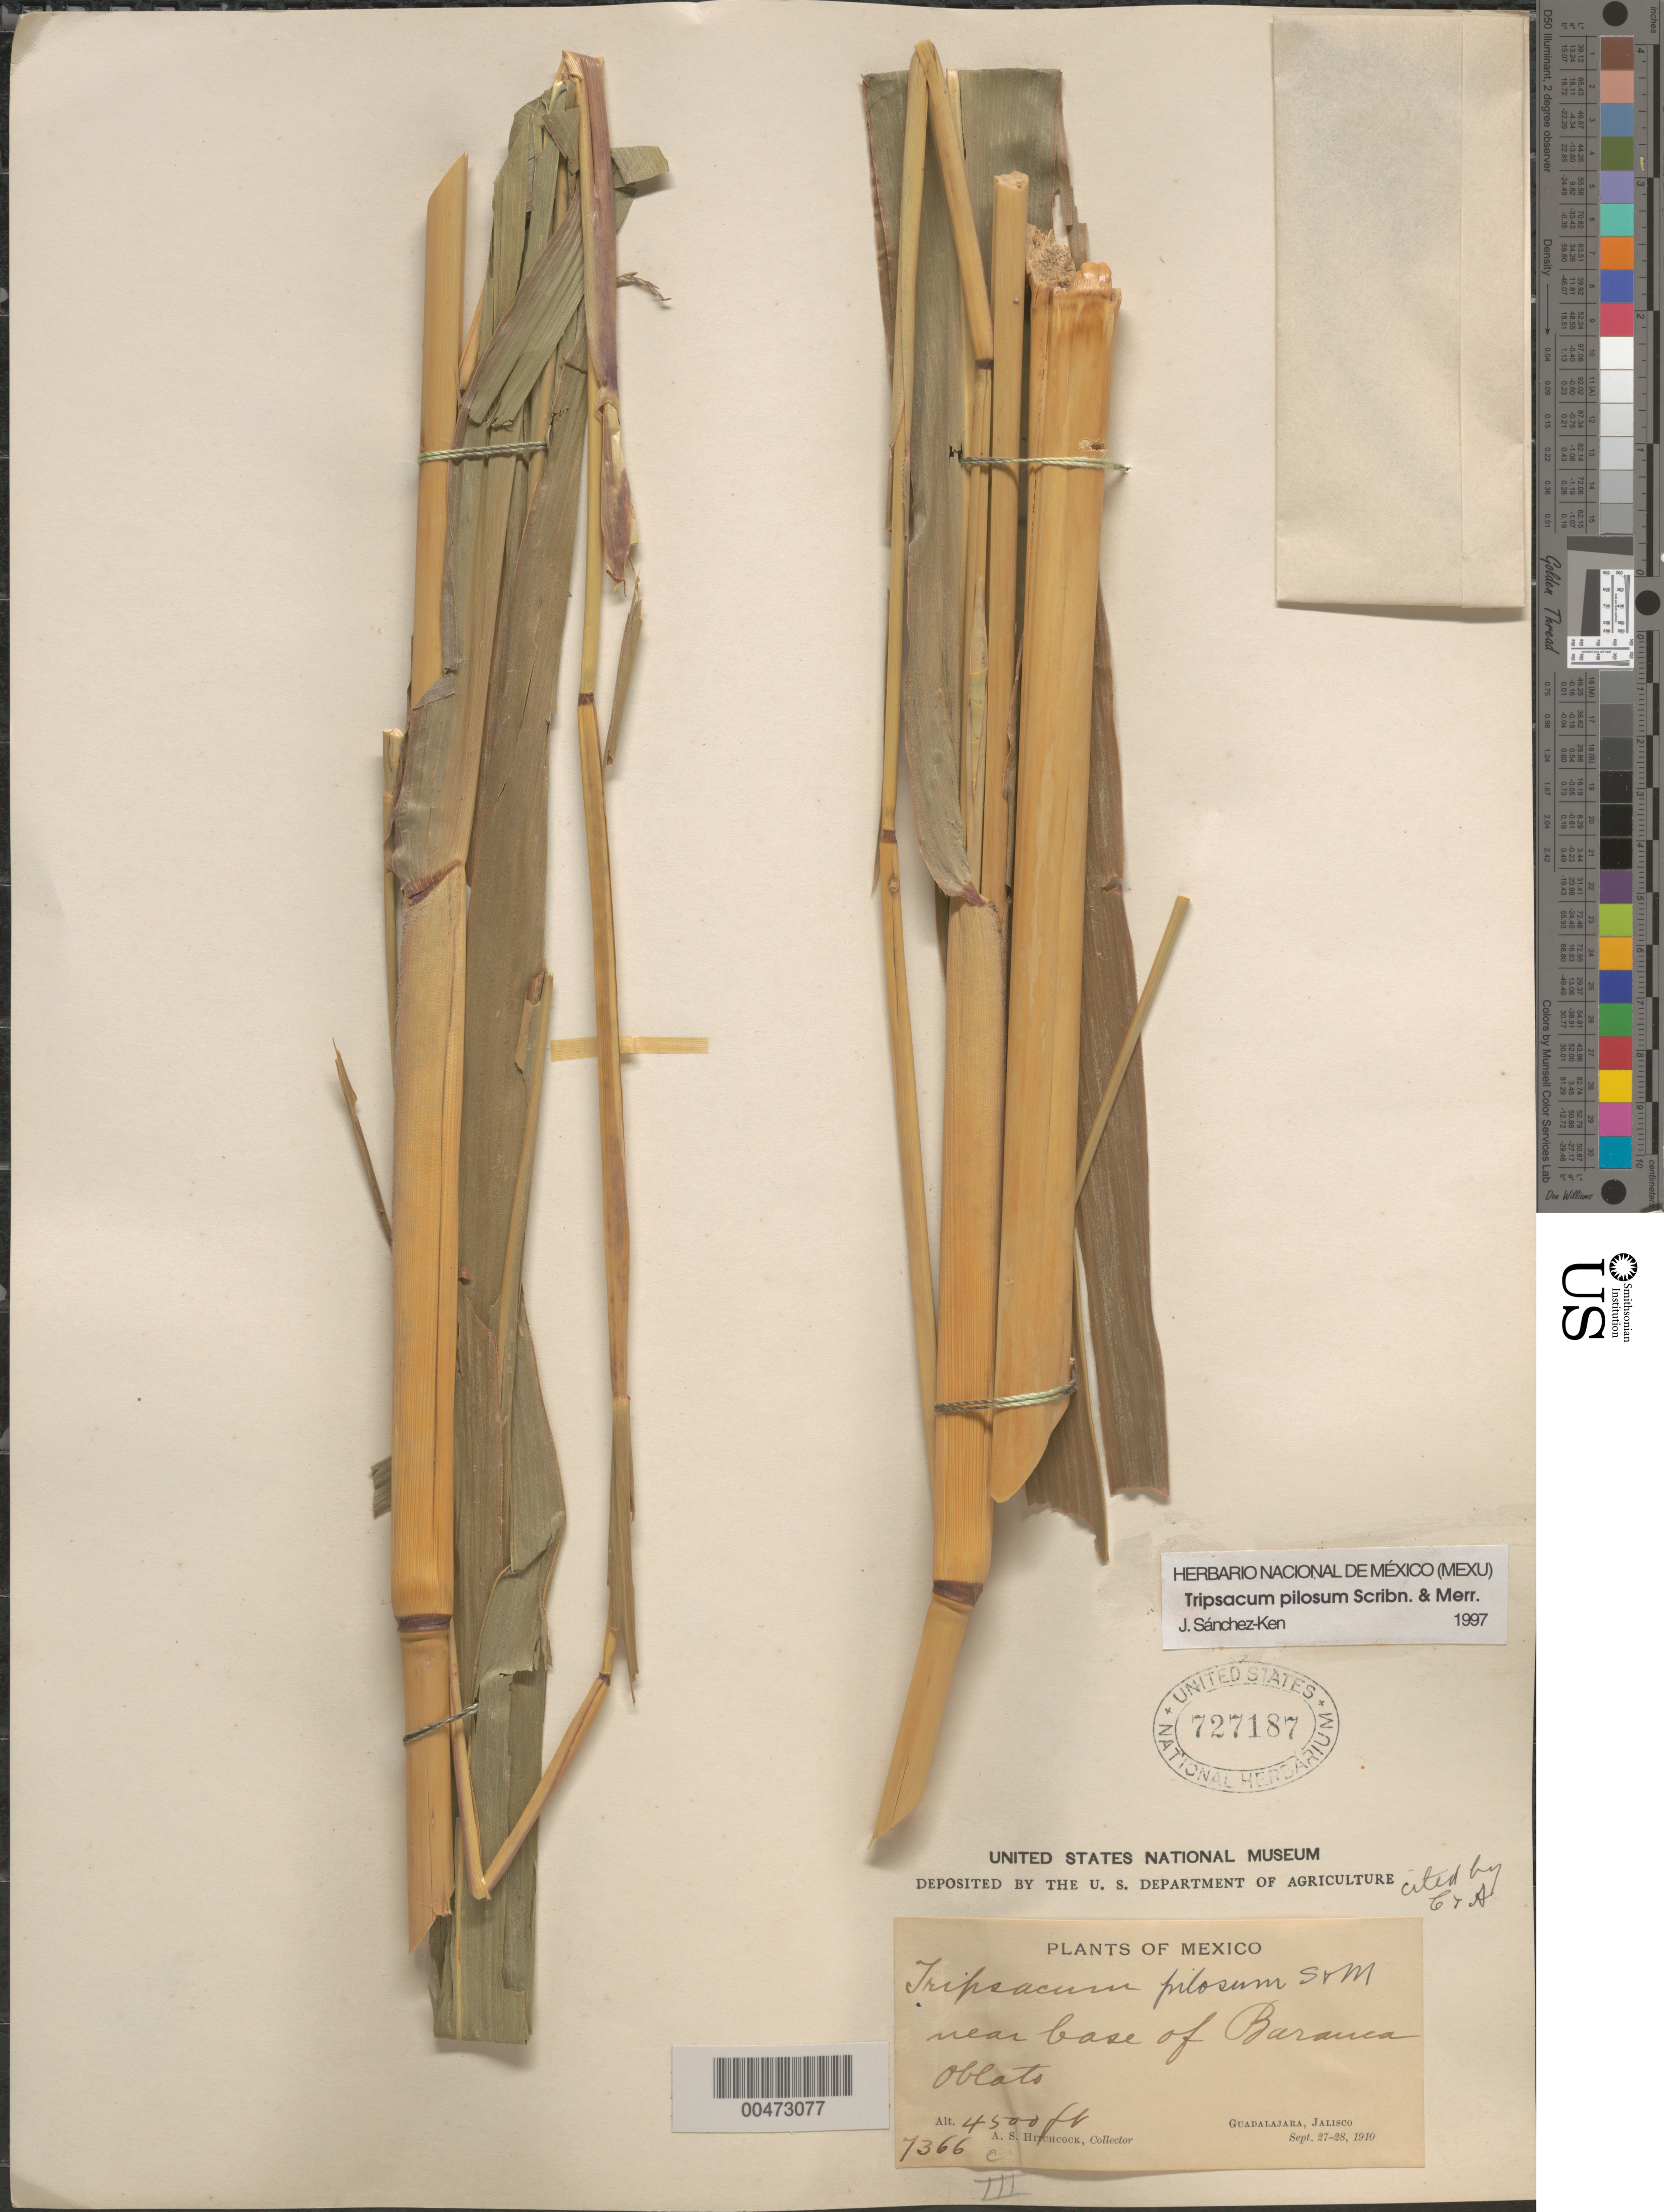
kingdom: Plantae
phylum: Tracheophyta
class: Liliopsida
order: Poales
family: Poaceae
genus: Tripsacum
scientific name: Tripsacum pilosum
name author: Scribn. & Merr.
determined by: Sánchez-Ken, J. G.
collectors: A. S. Hitchcock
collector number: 7366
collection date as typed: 27 Sep 1910 to 28 Sep 1910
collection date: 1910-09-27/1910-09-28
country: Mexico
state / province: Jalisco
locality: Near base of Baranca Oblato, Guadalajara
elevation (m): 1372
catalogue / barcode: US 727187